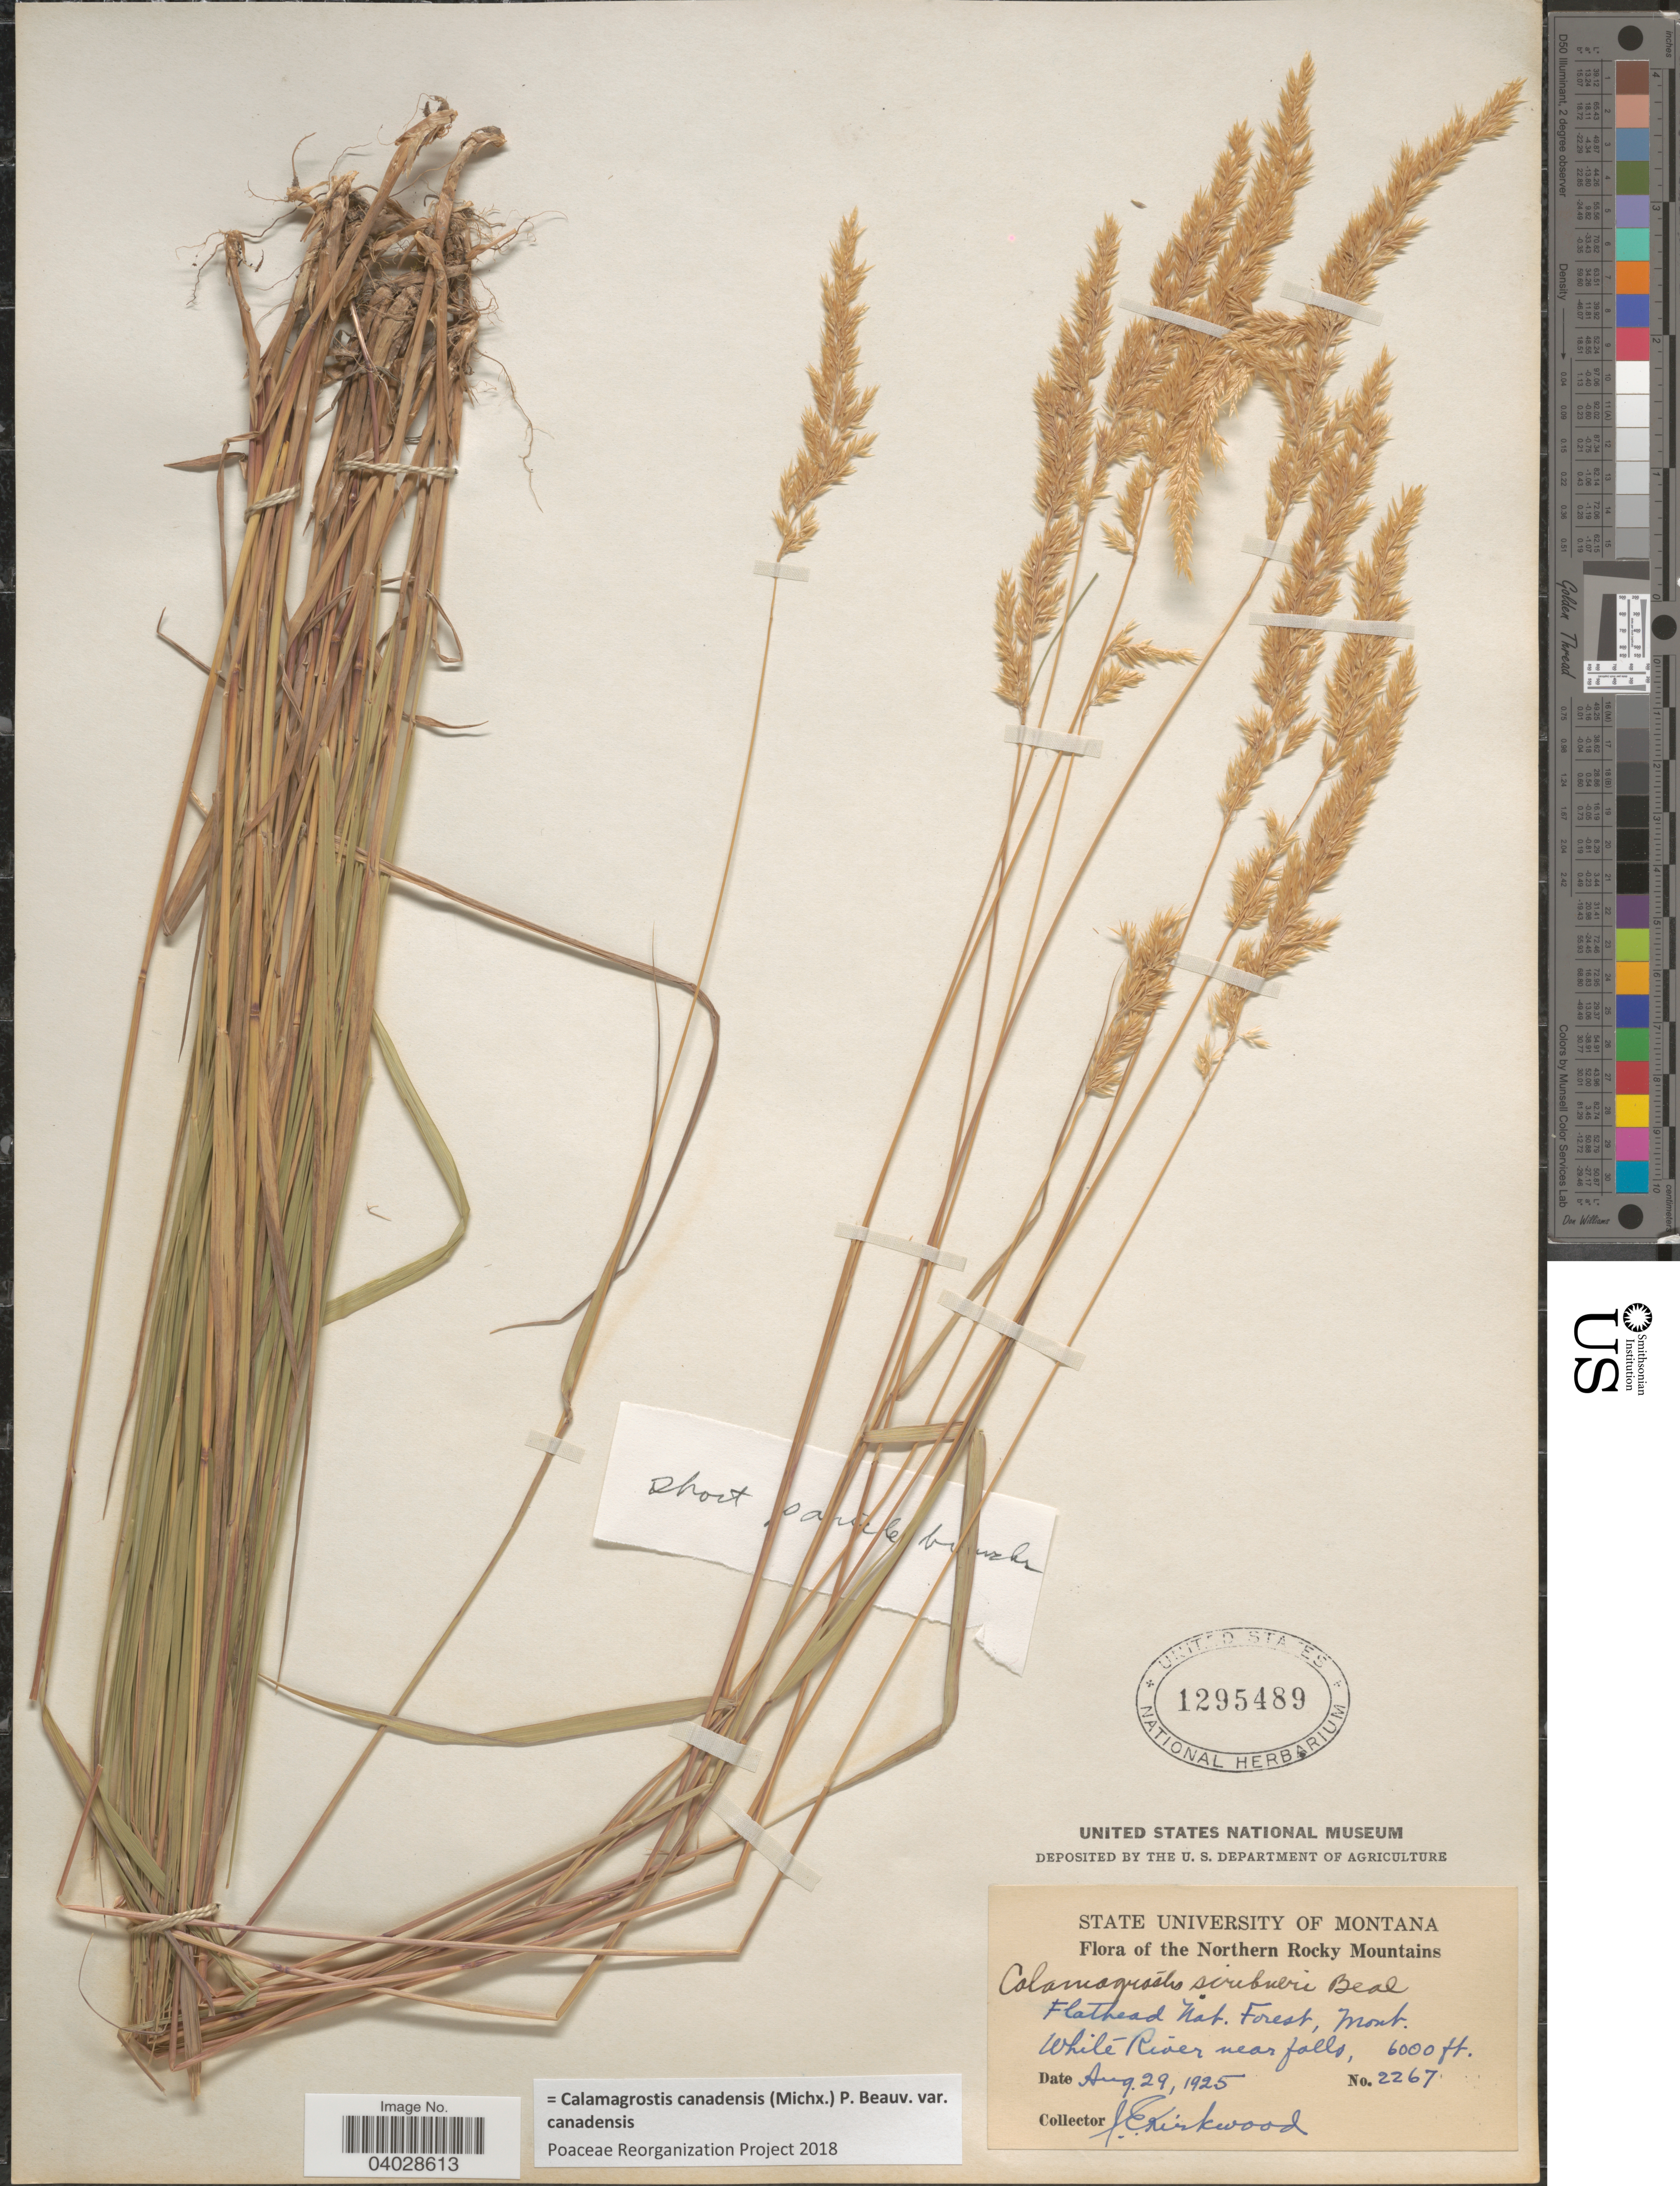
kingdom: Plantae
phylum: Tracheophyta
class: Liliopsida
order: Poales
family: Poaceae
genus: Calamagrostis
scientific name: Calamagrostis canadensis var. canadensis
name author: (Michx.) P. Beauv.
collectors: J. Kirkwood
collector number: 2267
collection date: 1925-08-29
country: United States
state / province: Montana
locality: Northern Rocky Mountains. Flathead Nat. Forest. White River near falls.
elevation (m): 1829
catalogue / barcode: US 1295489